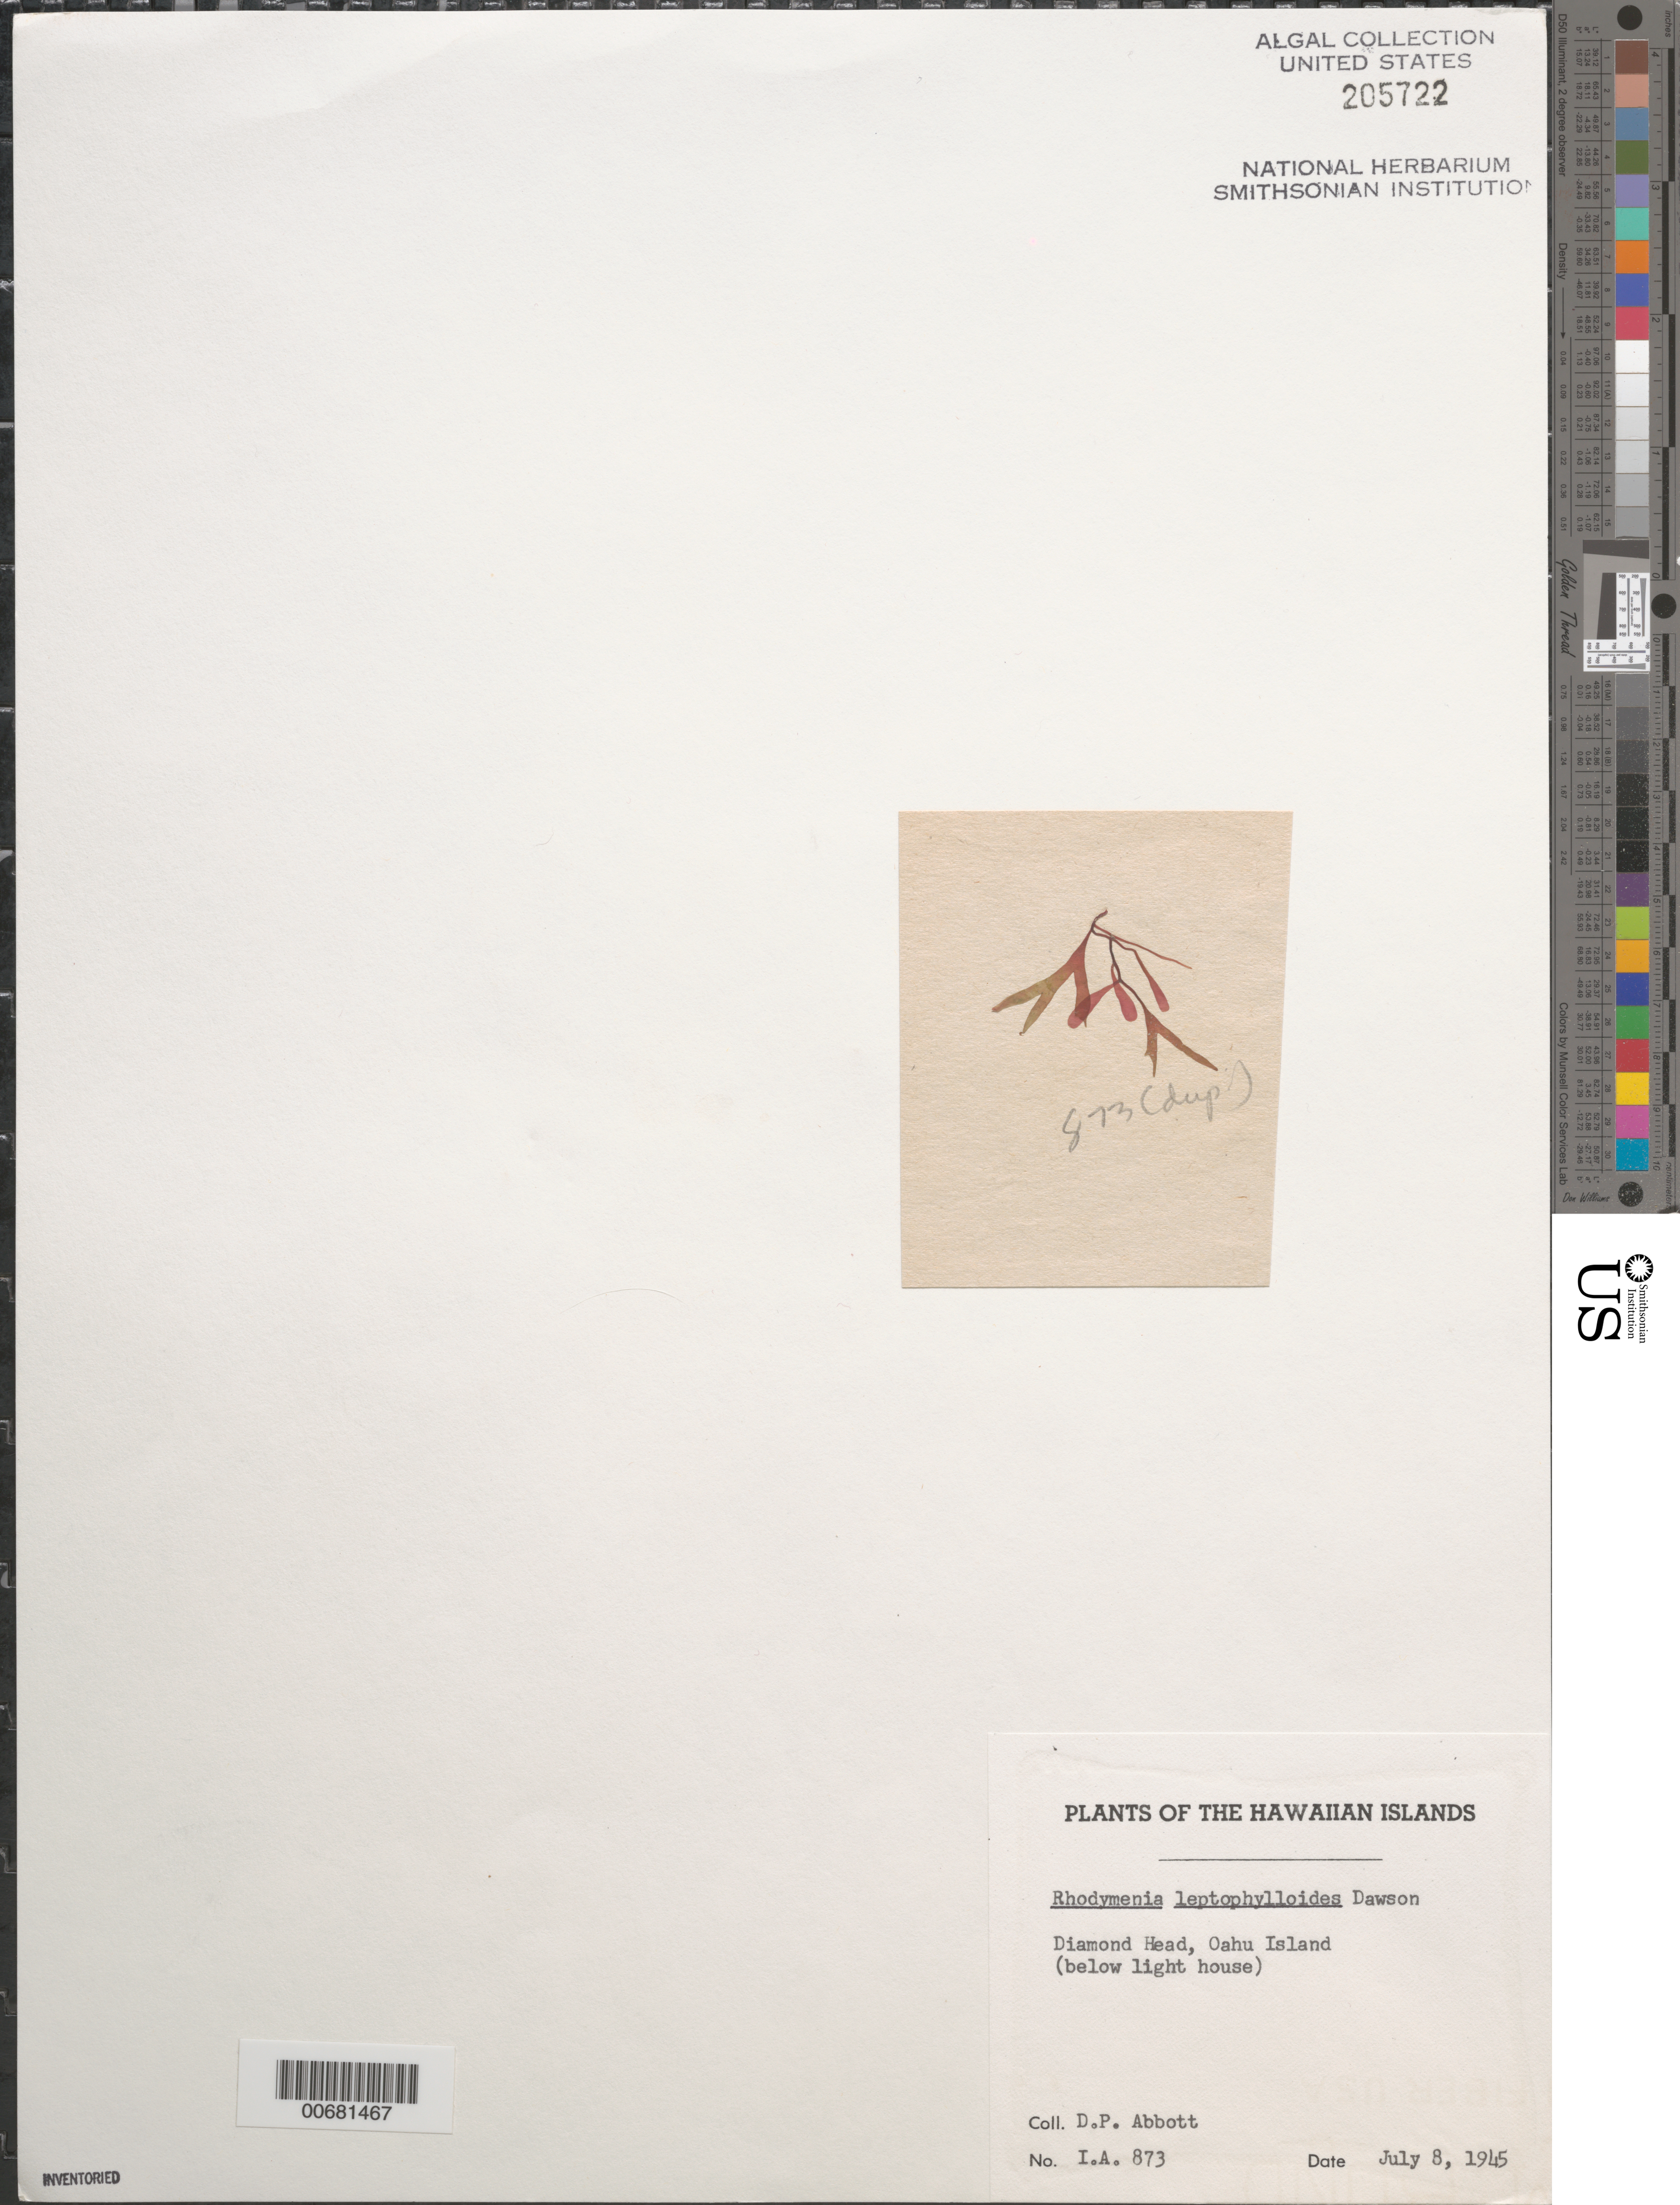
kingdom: Plantae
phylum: Rhodophyta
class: Florideophyceae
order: Rhodymeniales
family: Rhodymeniaceae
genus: Rhodymenia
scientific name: Rhodymenia leptophylla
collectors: D. P. Abbott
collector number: IAA 873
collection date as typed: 08 Jul 1945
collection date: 1945-07-08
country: United States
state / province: Hawaii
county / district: Honolulu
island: Oahu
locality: Diamond Head below the lighthouse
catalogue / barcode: US 205722